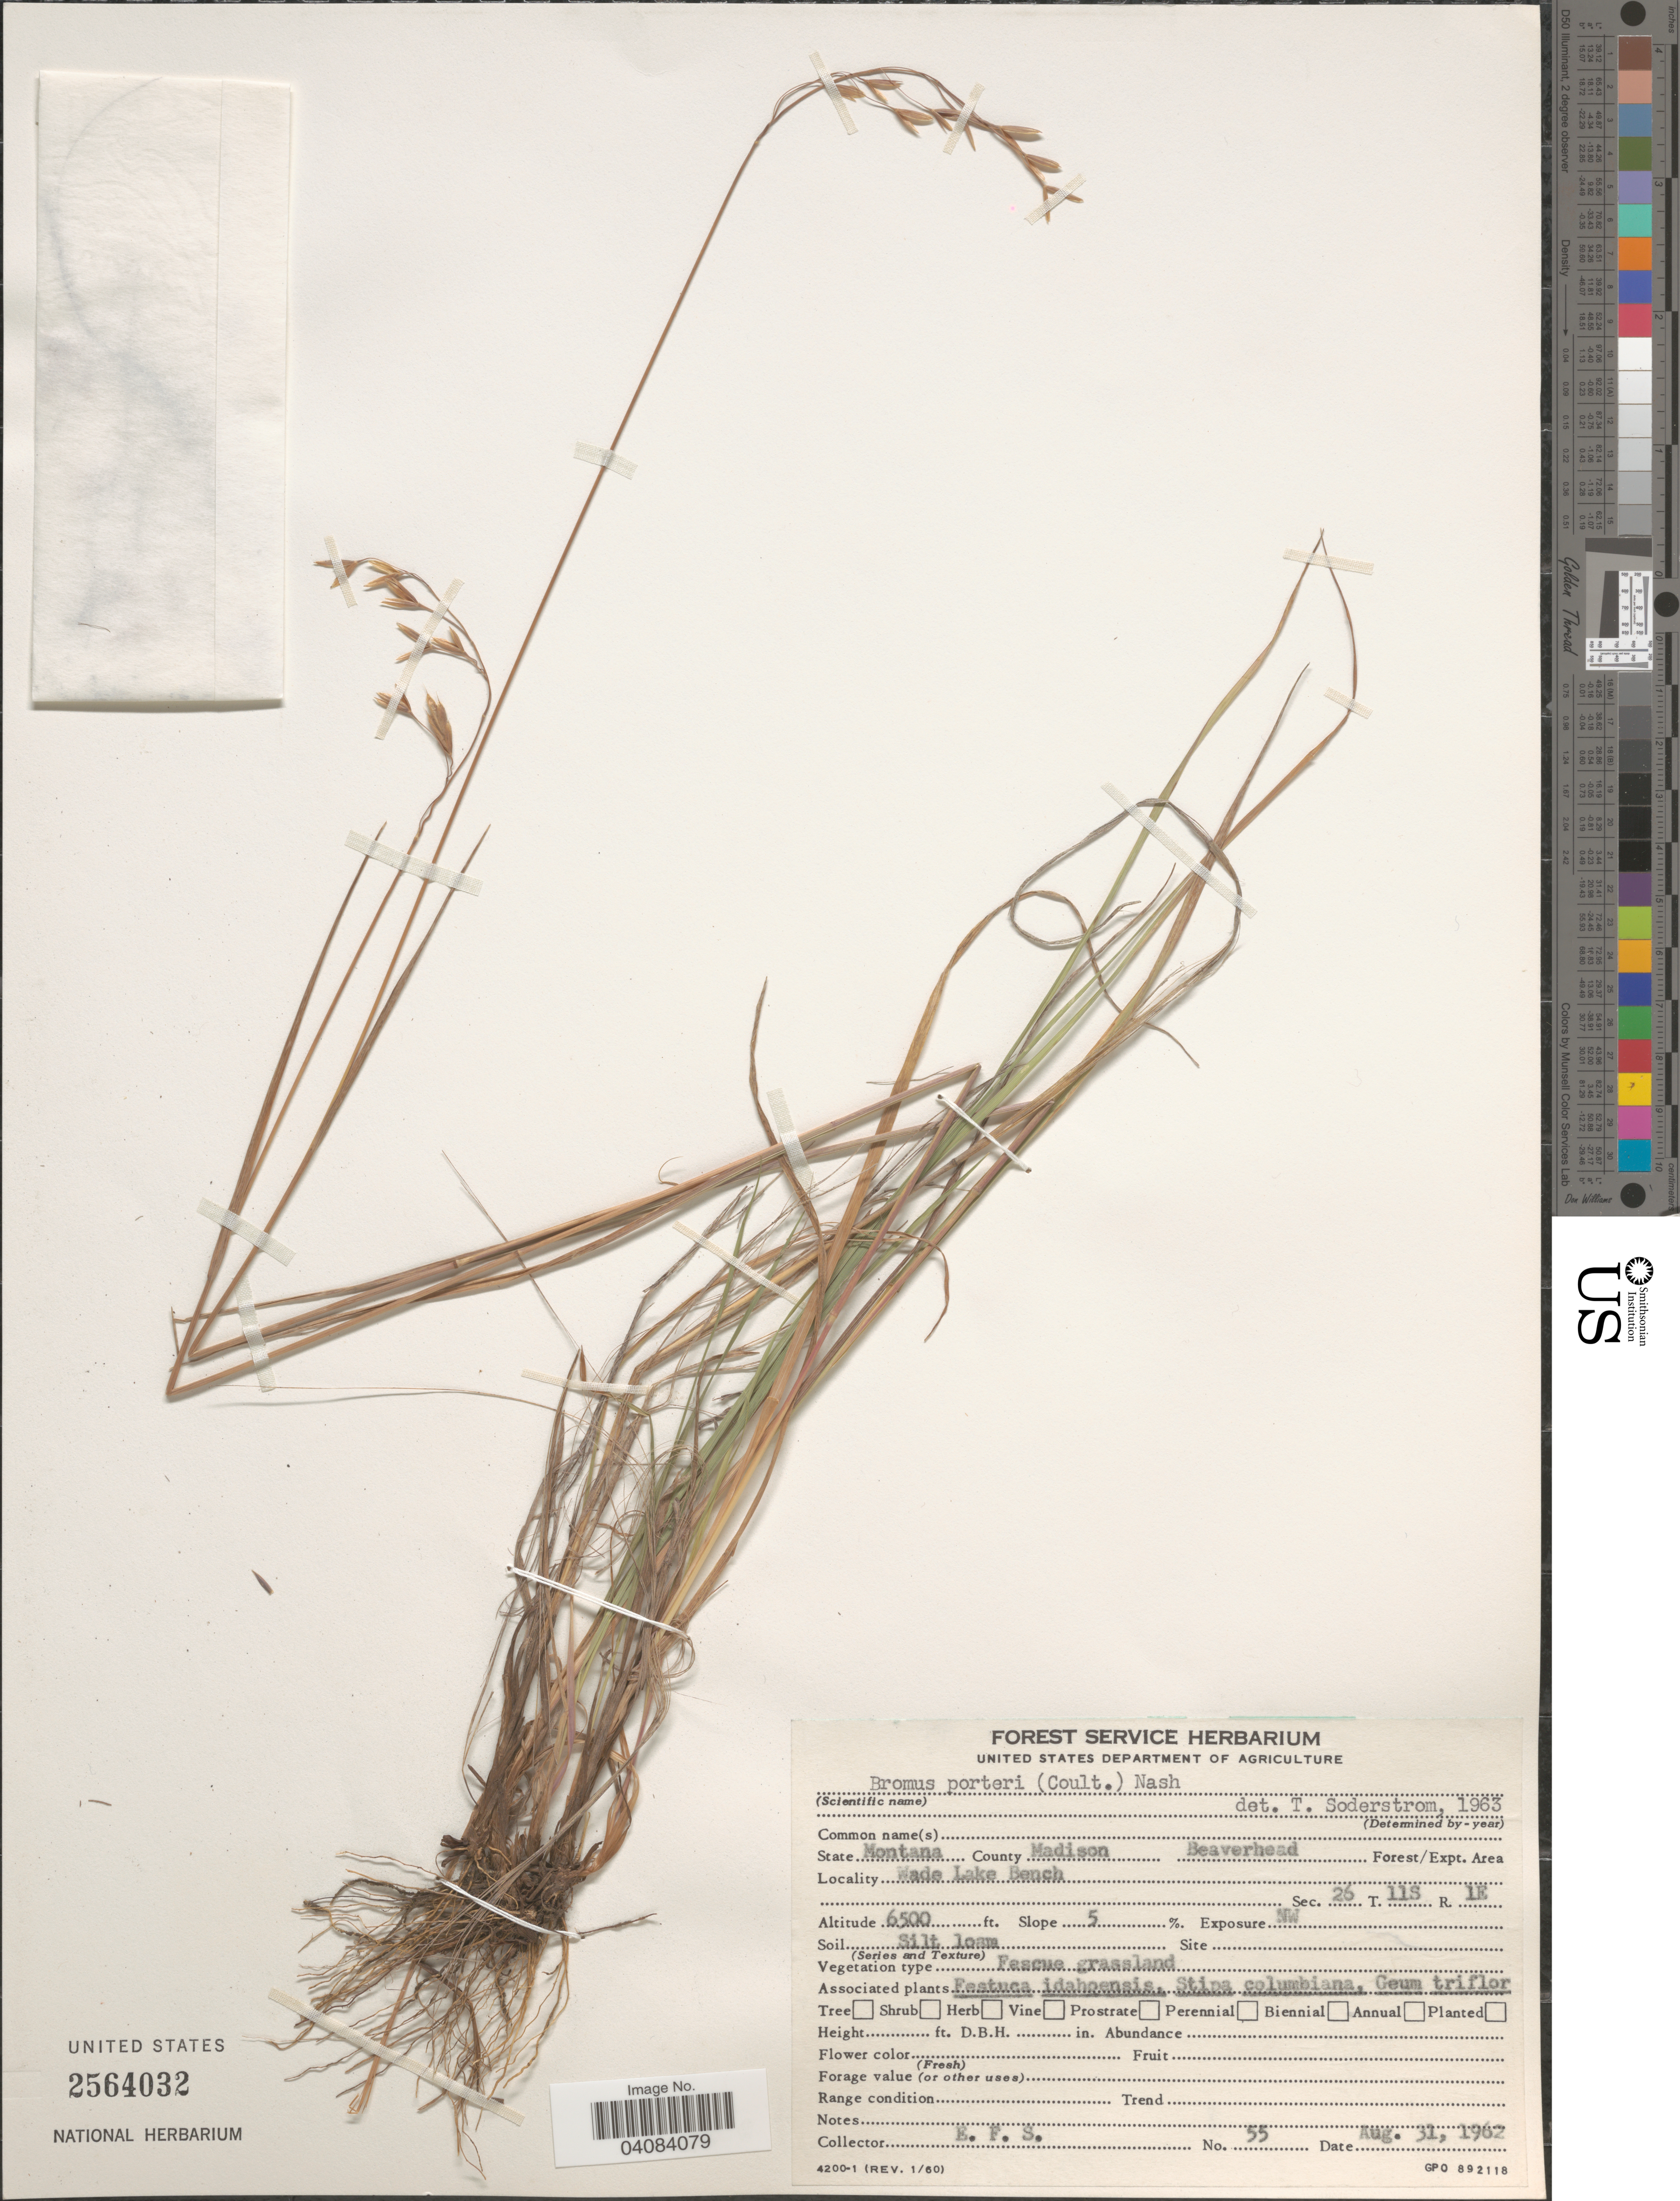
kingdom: Plantae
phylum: Tracheophyta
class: Liliopsida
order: Poales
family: Poaceae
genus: Bromus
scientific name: Bromus porteri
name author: (J.M. Coult.) Nash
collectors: E. F. S.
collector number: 55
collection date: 1962-08-31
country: United States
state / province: Montana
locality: County Madison. Beaverhead. Wade Lake Bench. Sec. 26 T11S R1E.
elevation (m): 1981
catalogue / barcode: US 2564032